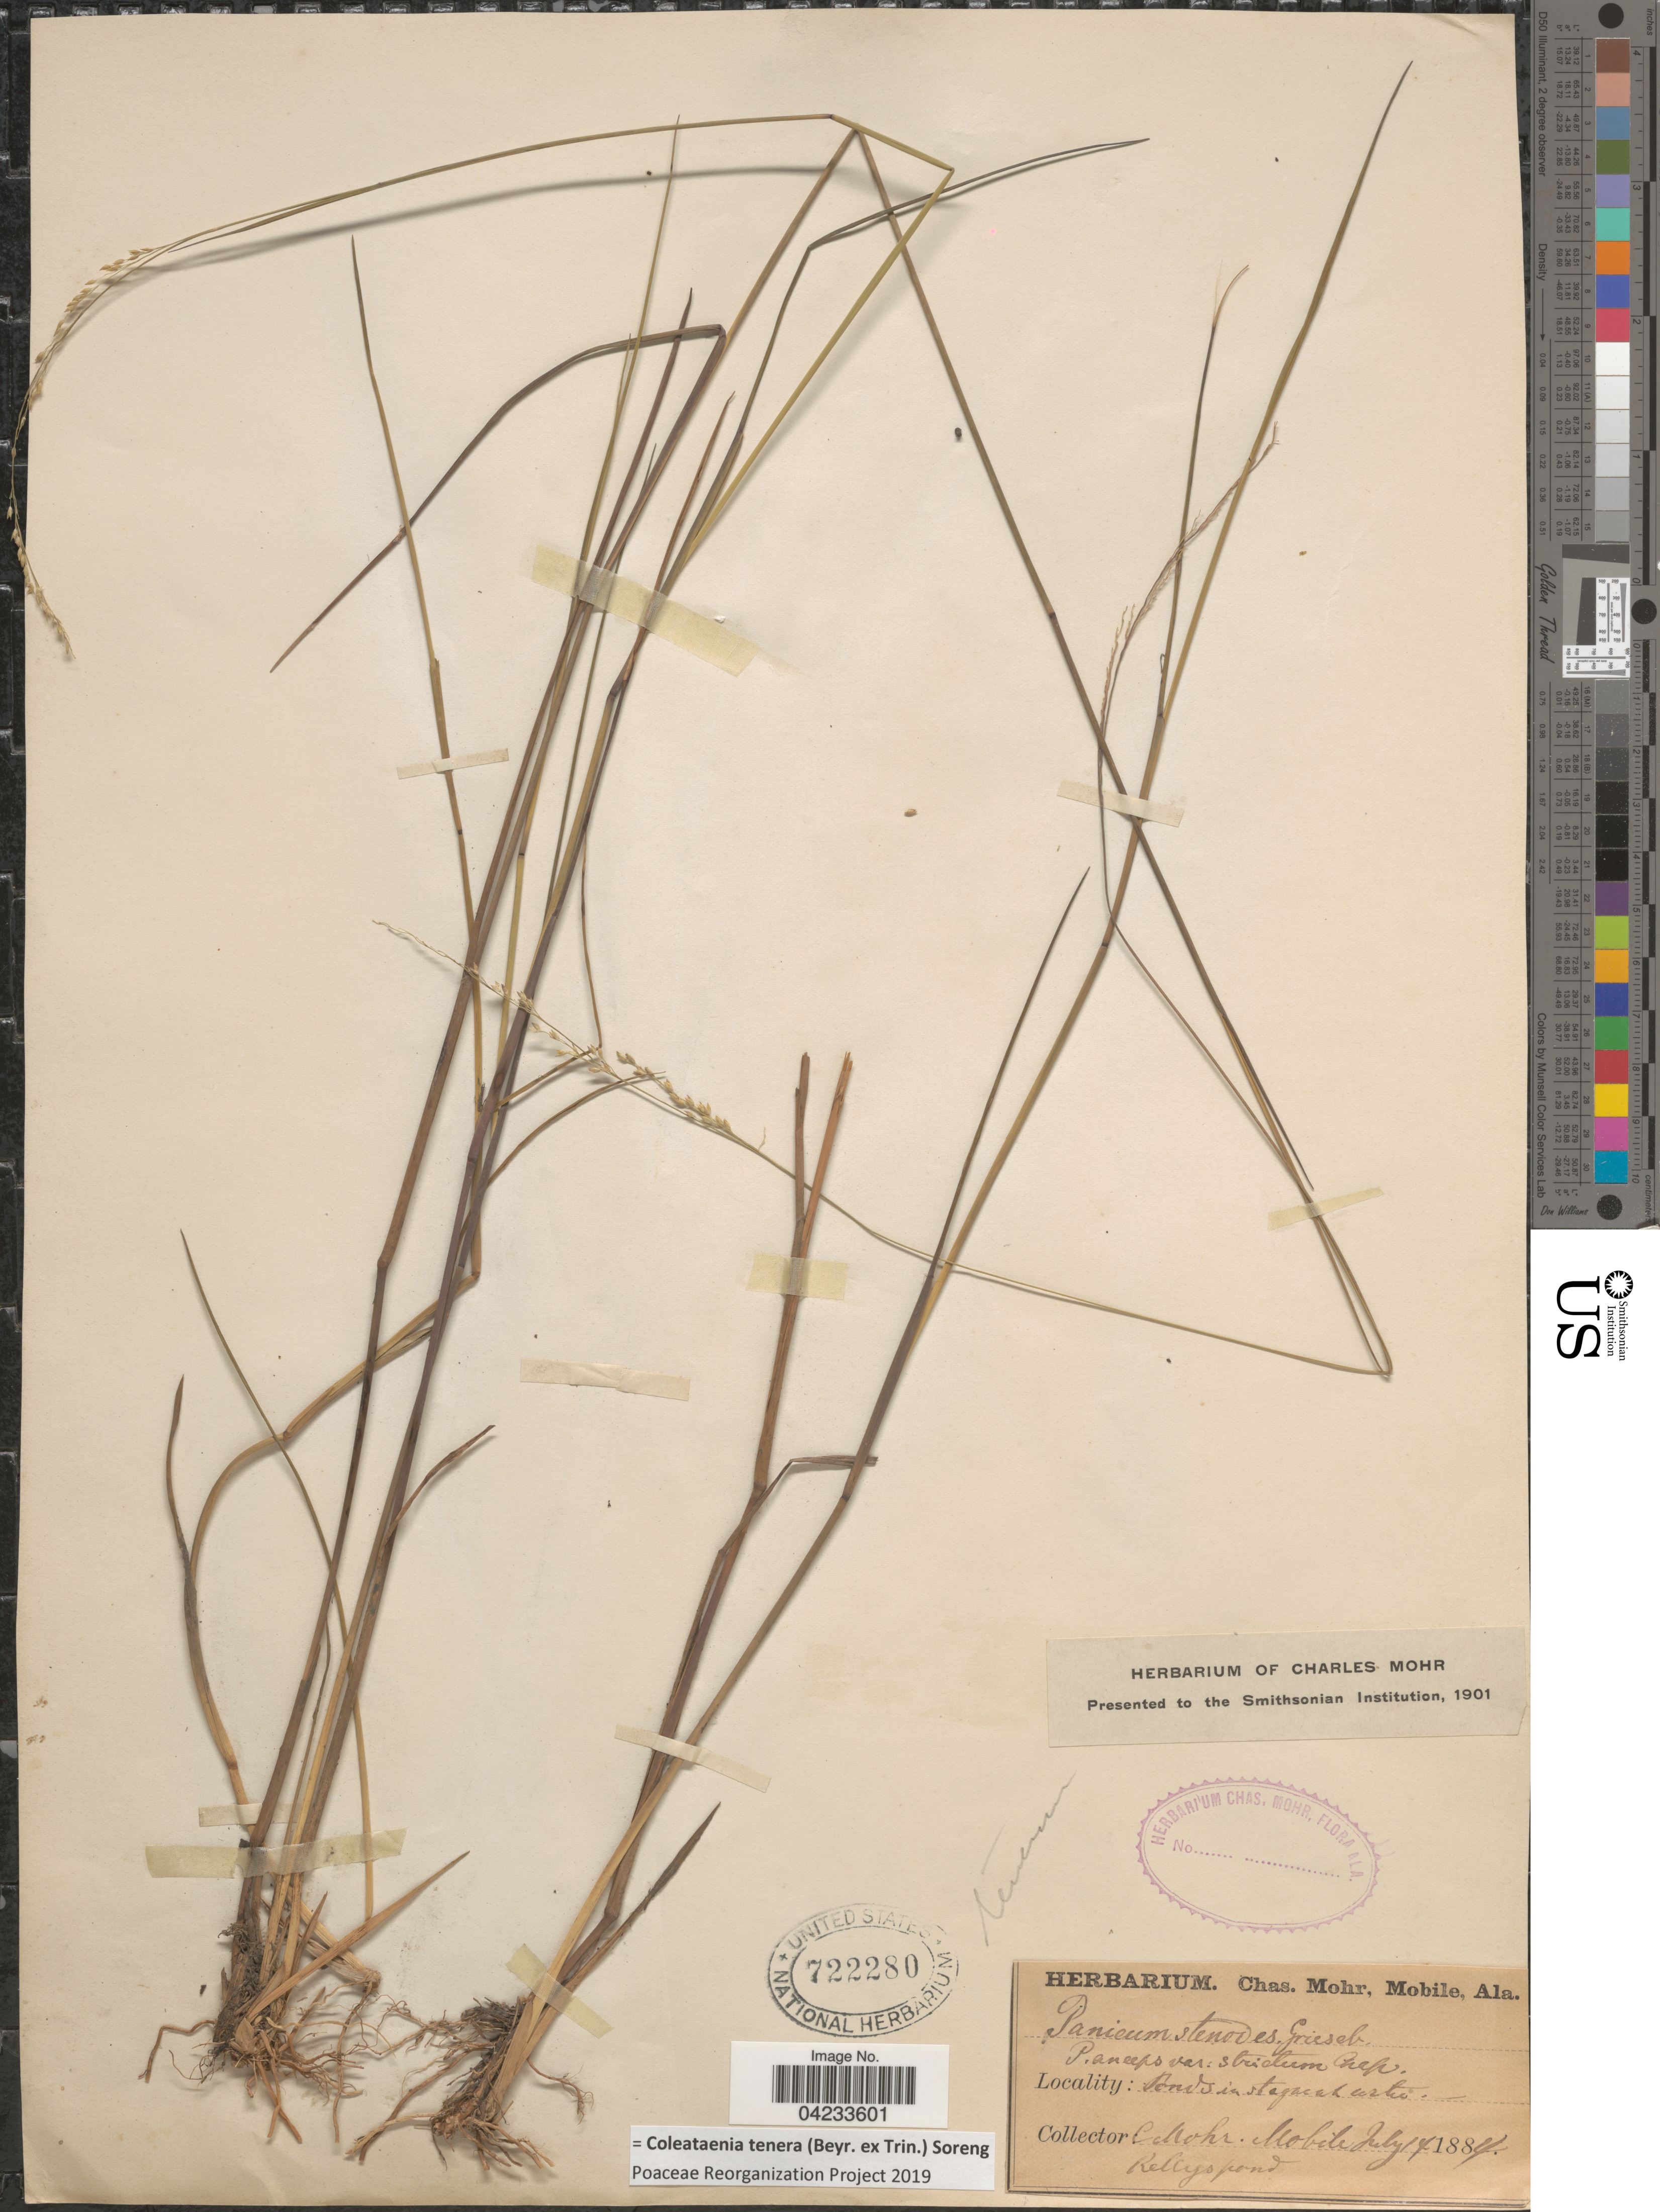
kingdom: Plantae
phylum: Tracheophyta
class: Liliopsida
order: Poales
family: Poaceae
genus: Coleataenia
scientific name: Coleataenia tenera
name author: (Beyr. ex Trin.) Soreng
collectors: Mohr, C. T. (herbarium)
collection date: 1884-07-14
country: United States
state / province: Alabama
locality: Kelleys pond.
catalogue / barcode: US 722280